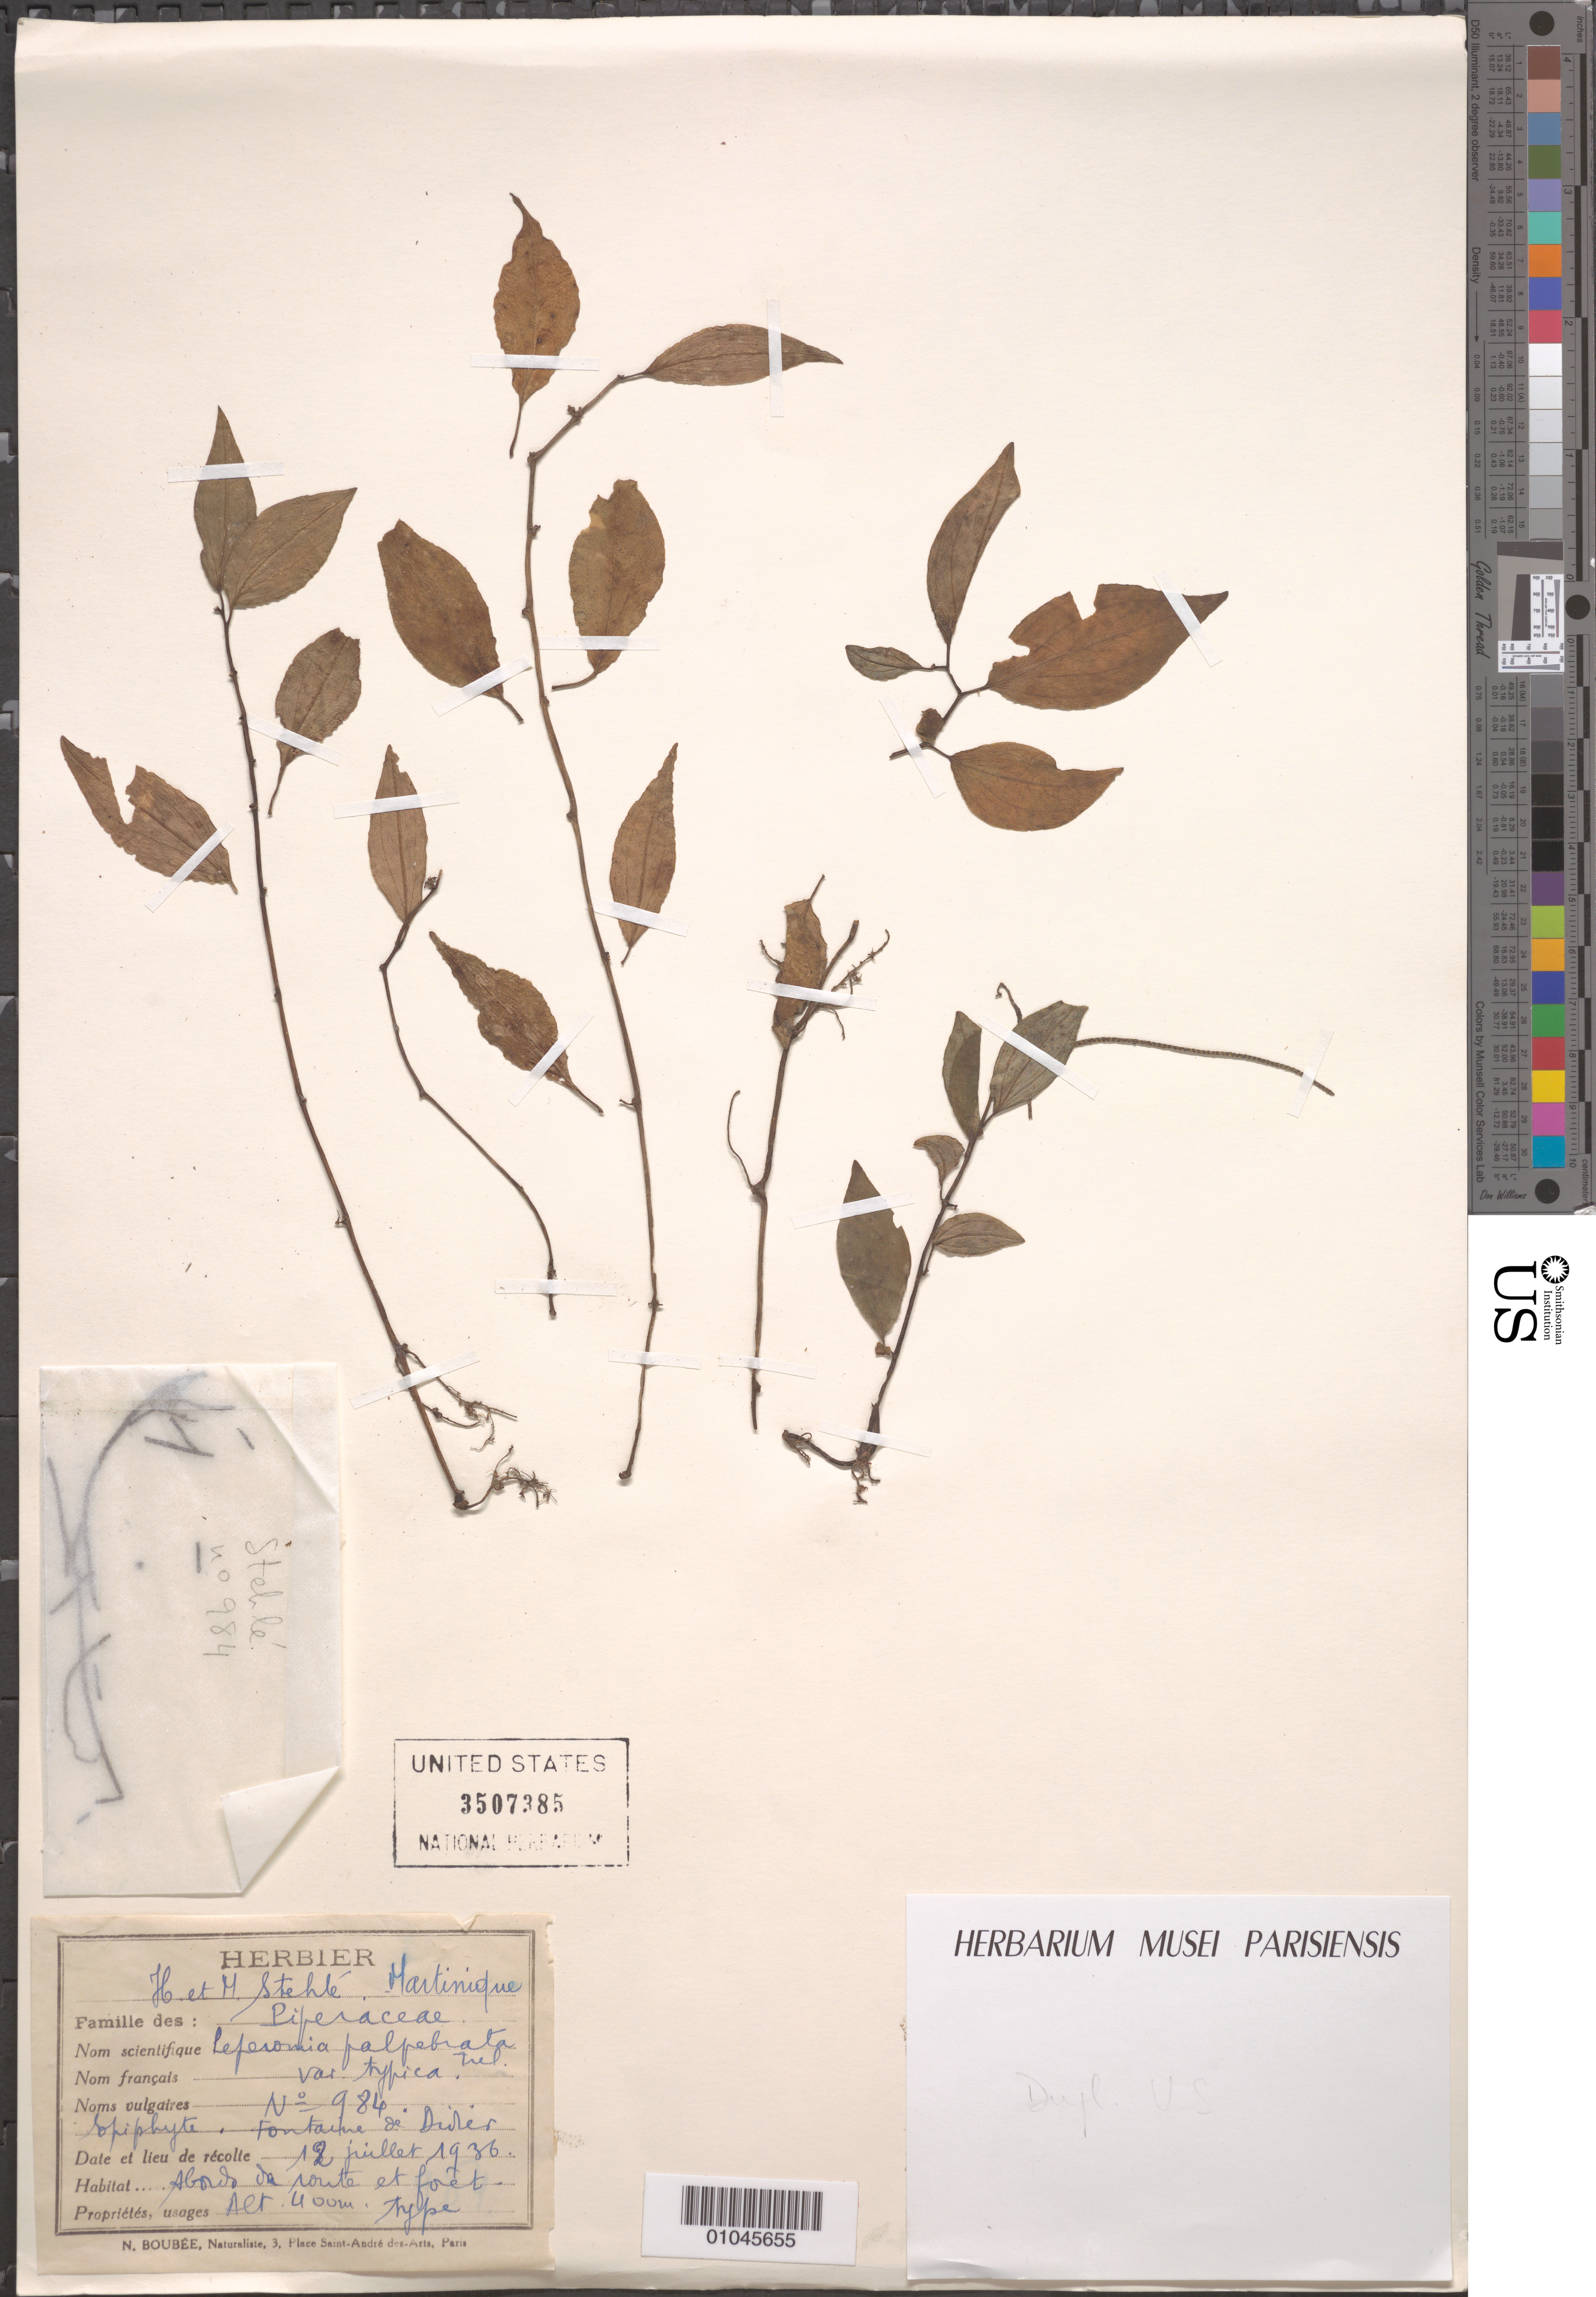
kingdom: Plantae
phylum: Tracheophyta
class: Magnoliopsida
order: Piperales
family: Piperaceae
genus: Peperomia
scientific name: Peperomia sp.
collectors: H. Stehlé & M. Stehlé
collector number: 986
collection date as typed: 12 Jul 1936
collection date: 1936-07-12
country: Martinique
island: Martinique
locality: on trail to forest.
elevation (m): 400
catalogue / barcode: US 3507385